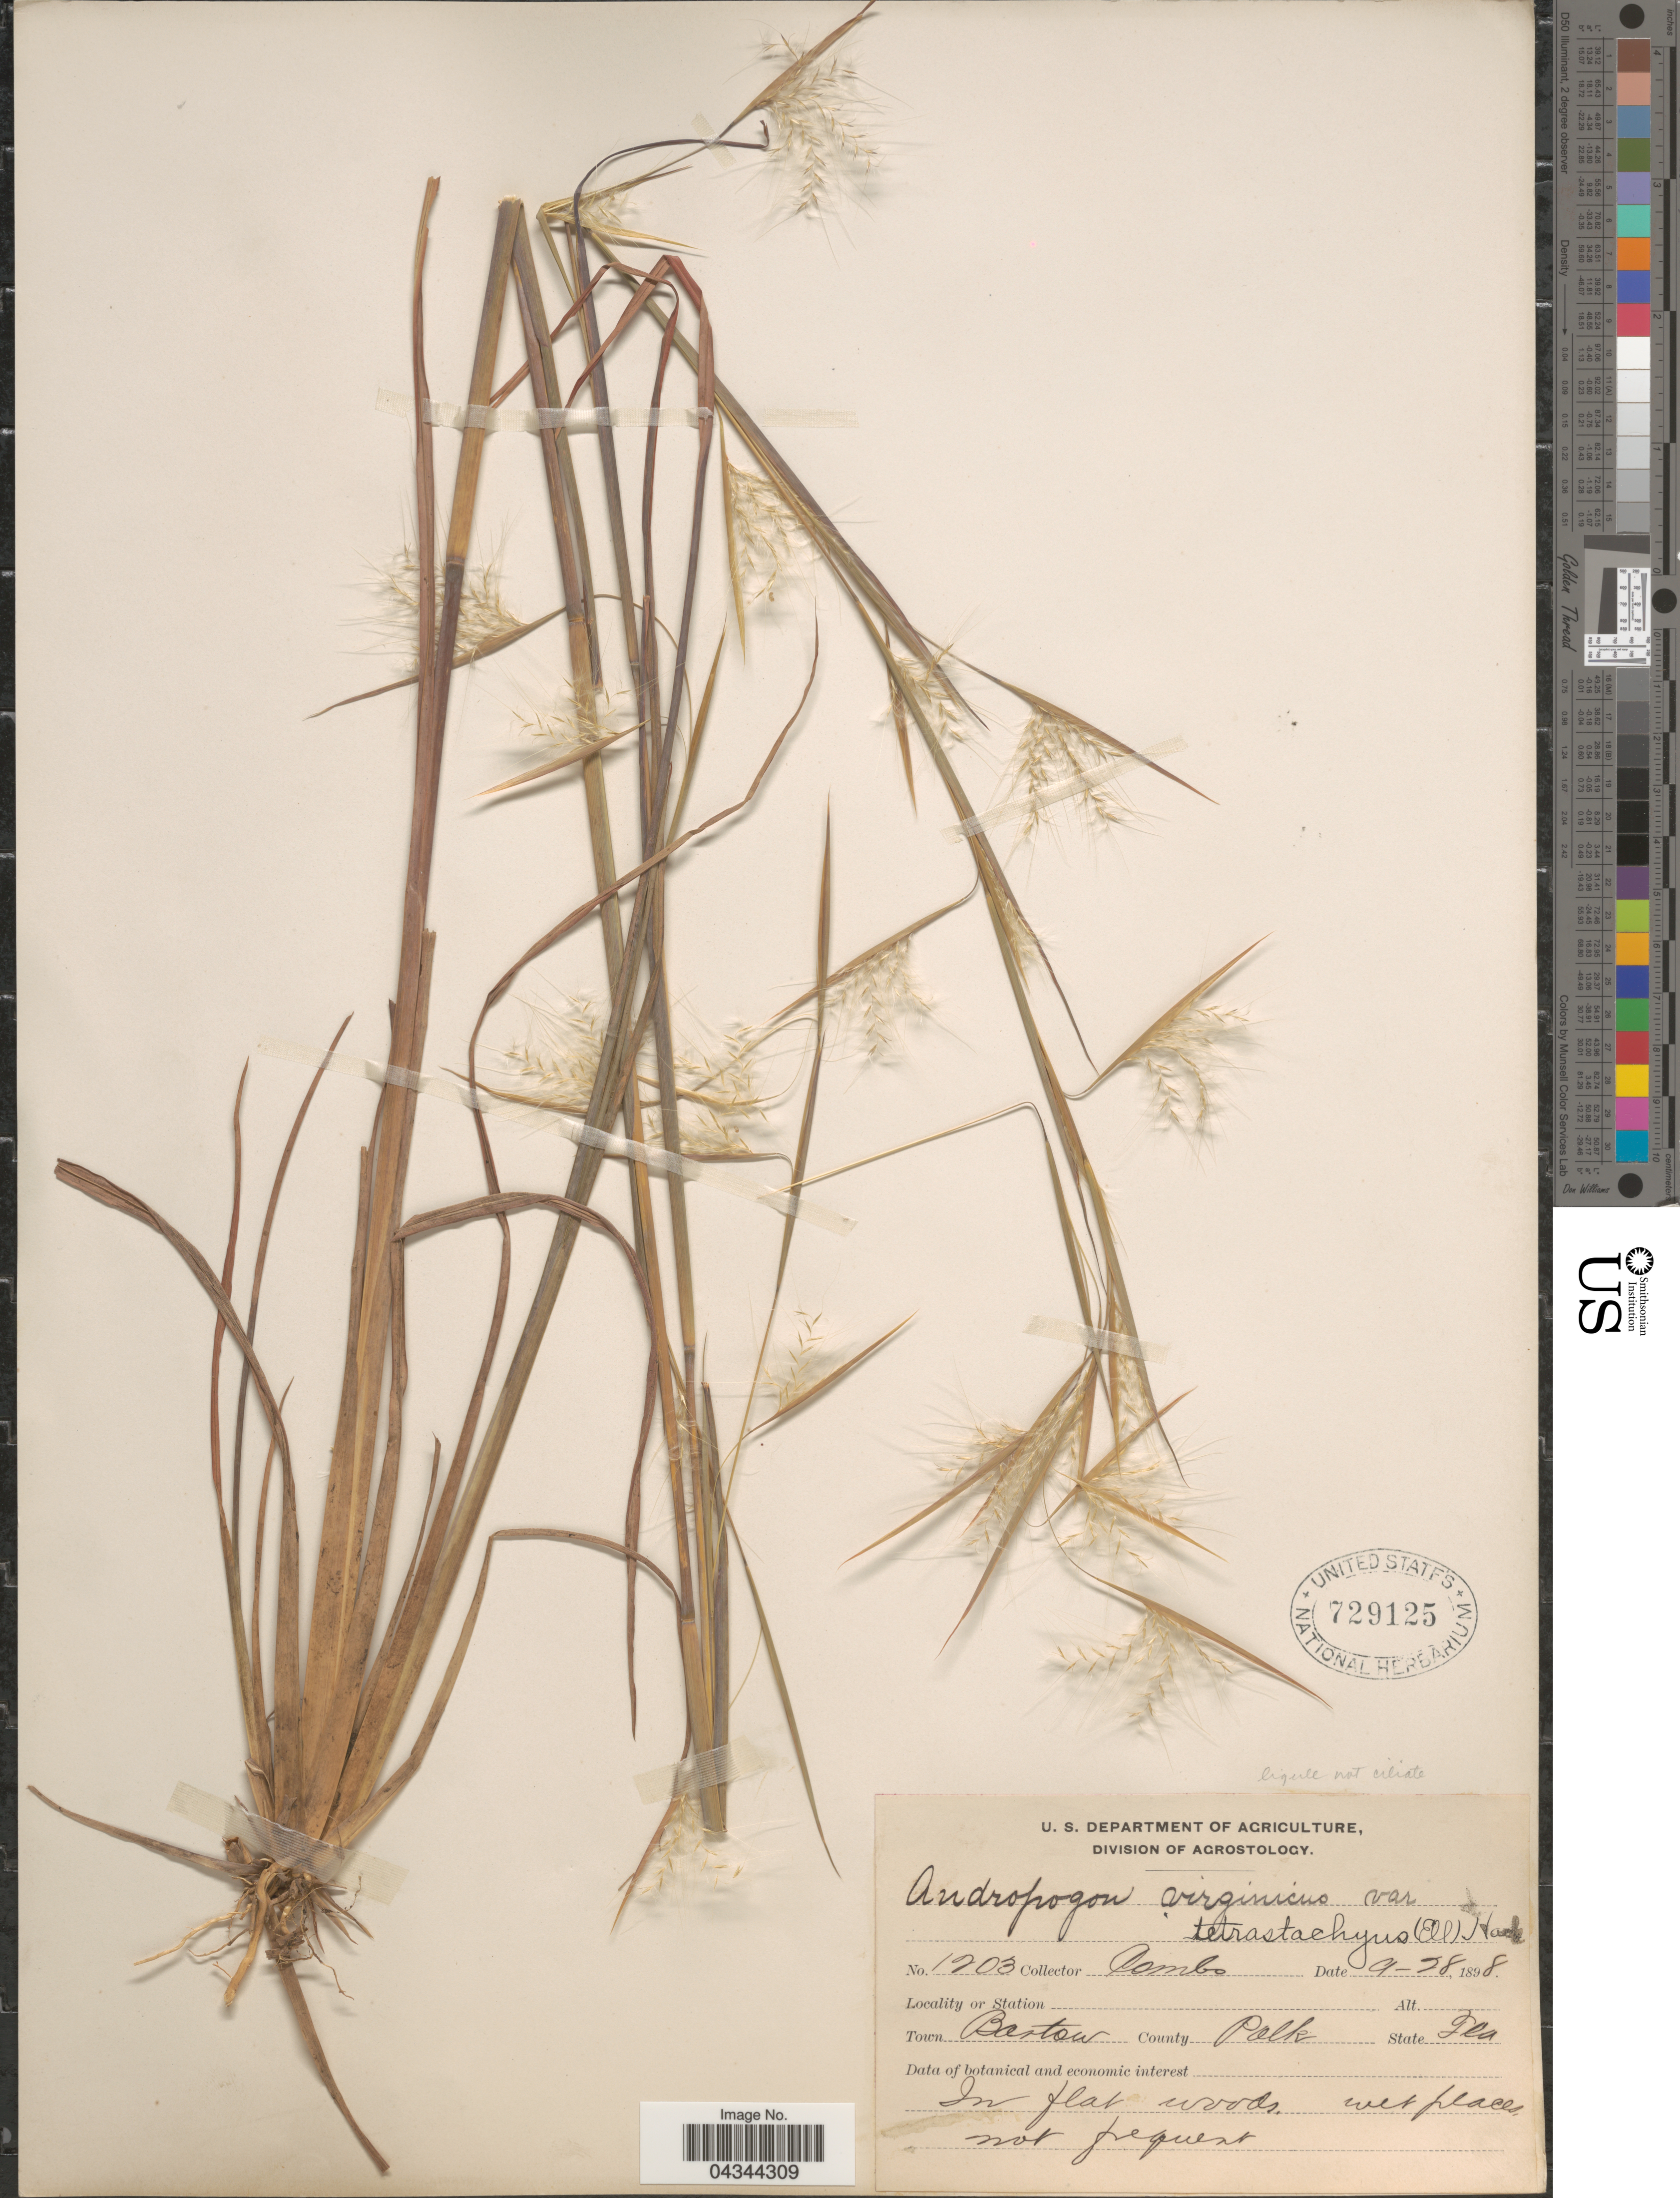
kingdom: Plantae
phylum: Tracheophyta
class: Liliopsida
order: Poales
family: Poaceae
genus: Andropogon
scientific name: Andropogon virginicus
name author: L.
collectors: -. Combs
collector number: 1203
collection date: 1898-09-28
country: United States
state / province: Florida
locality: Town Bartow. County Polk.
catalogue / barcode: US 729125